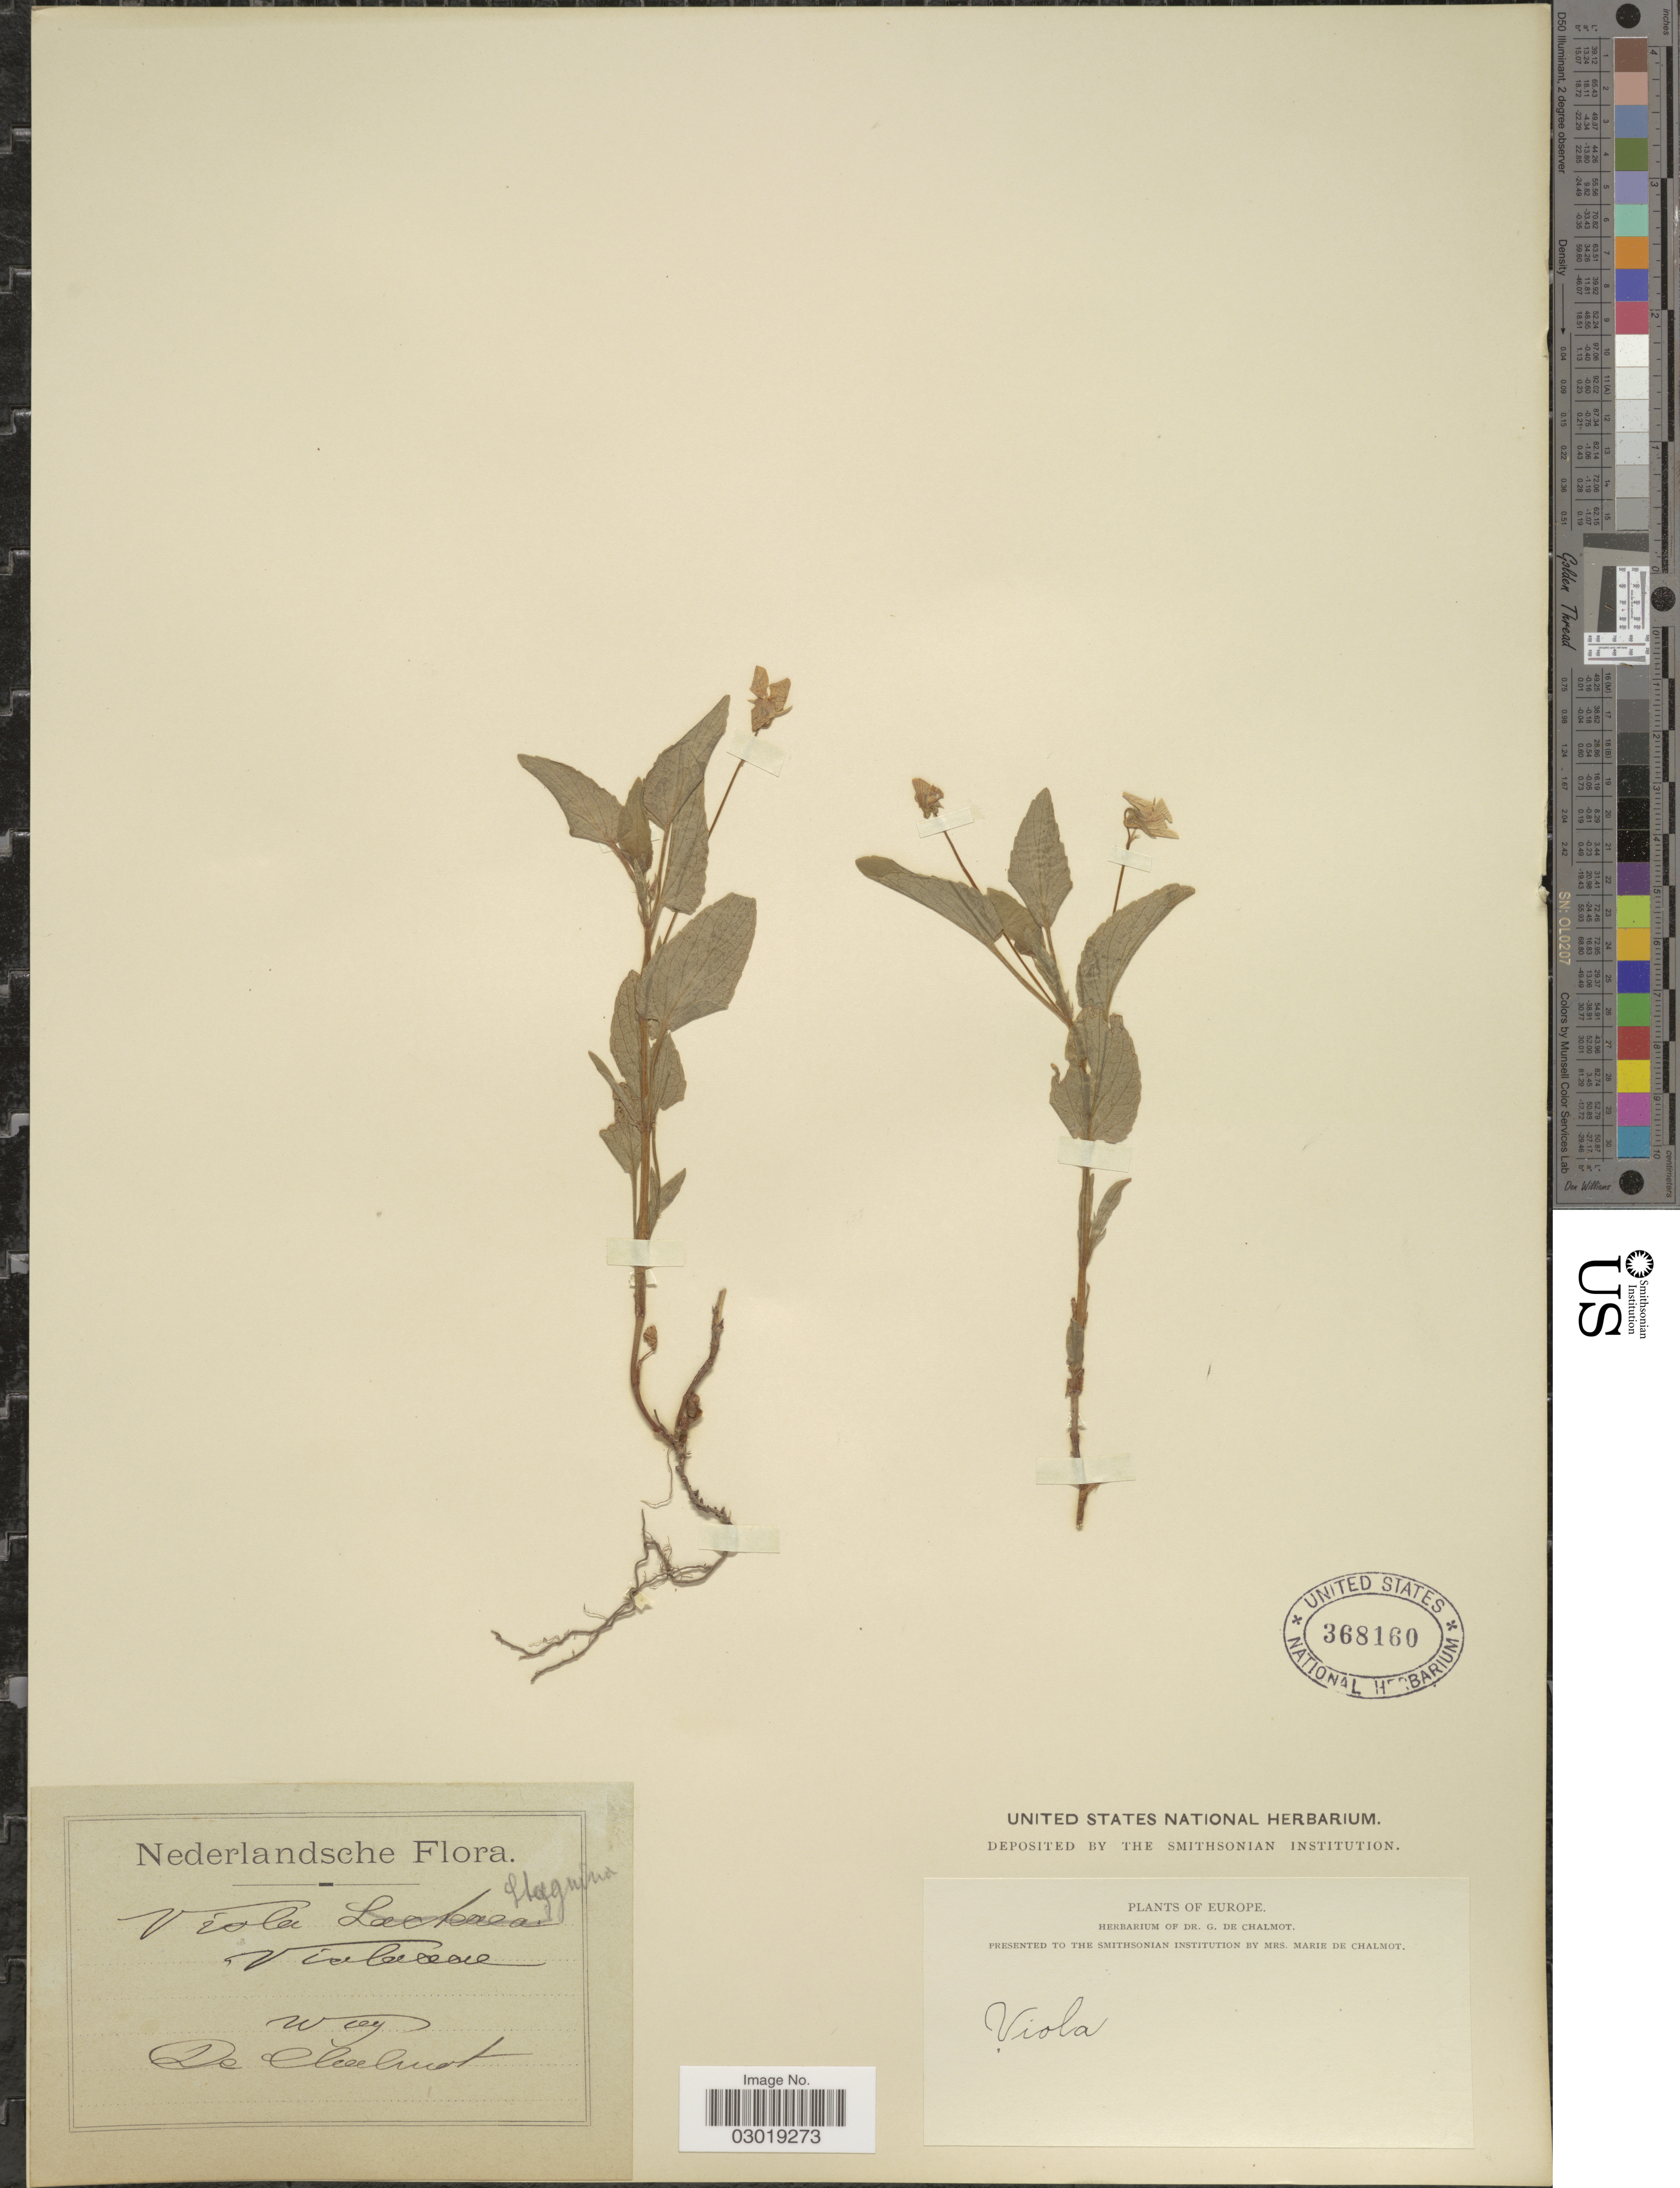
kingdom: Plantae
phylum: Tracheophyta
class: Magnoliopsida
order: Malpighiales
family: Violaceae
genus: Viola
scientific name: Viola stagnina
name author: Kit.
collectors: G. de Chalmot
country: Netherlands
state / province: Gelderland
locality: Wag.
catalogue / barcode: US 368160